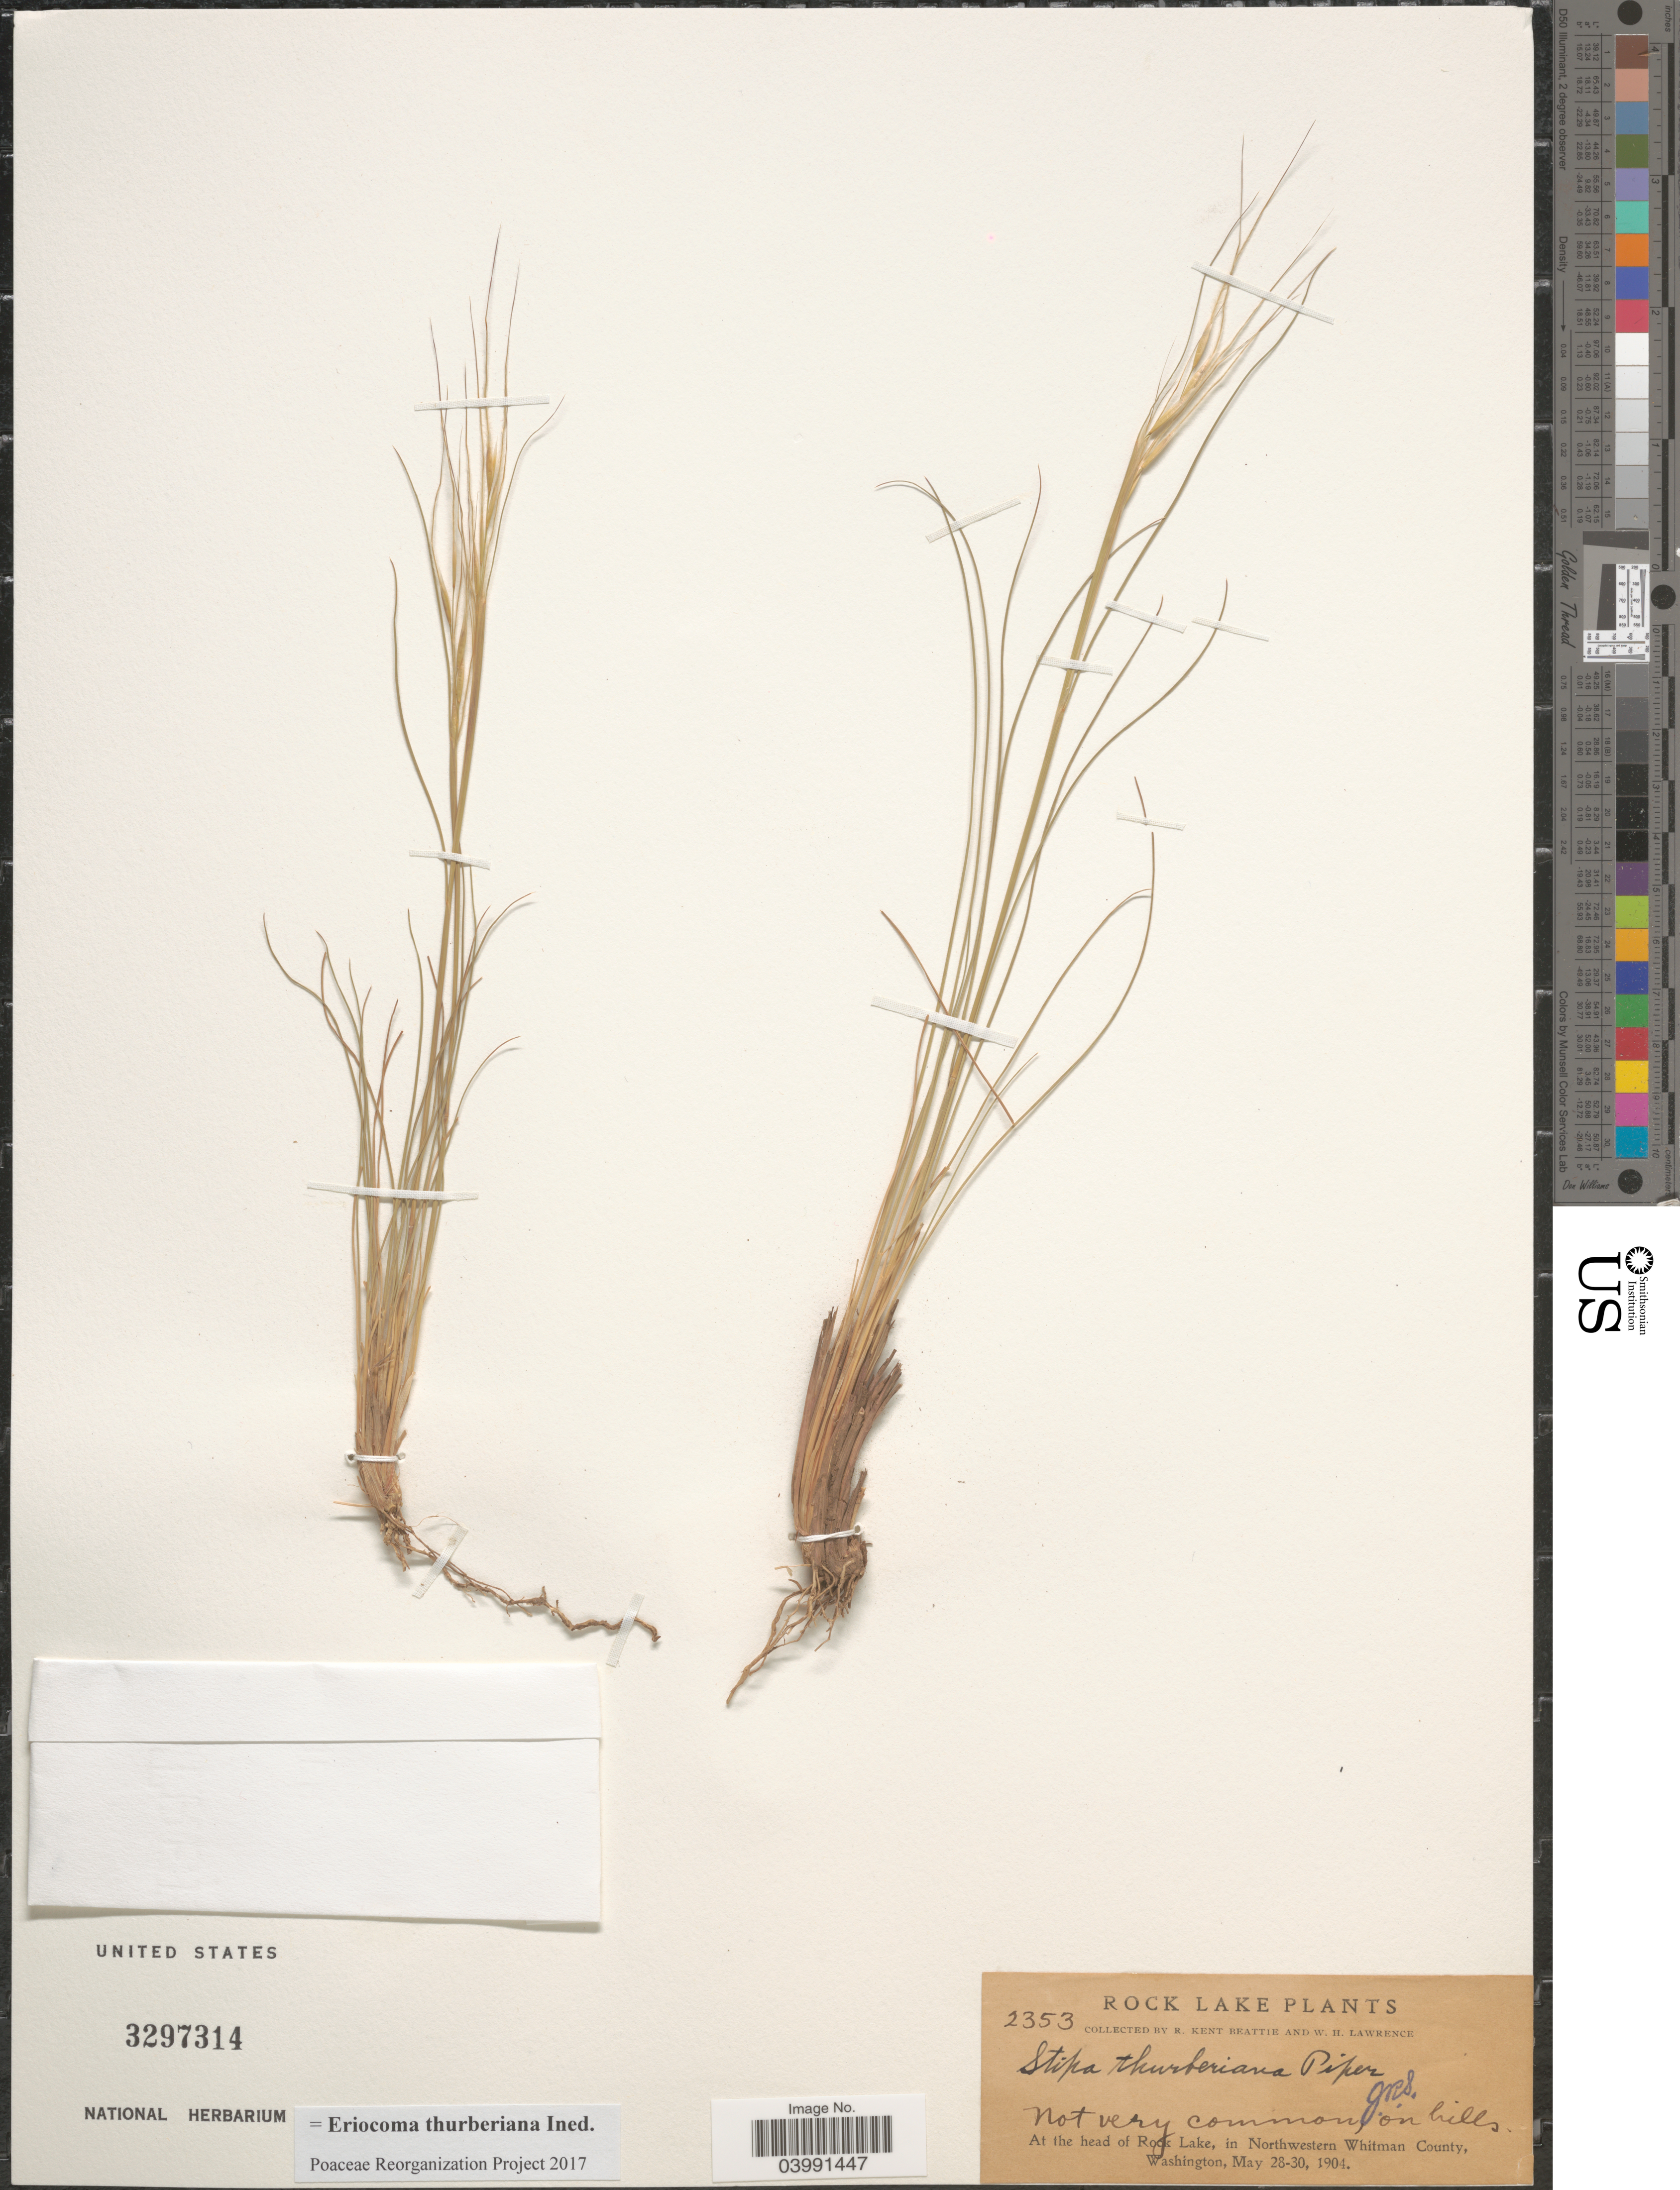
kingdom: Plantae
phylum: Tracheophyta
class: Liliopsida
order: Poales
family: Poaceae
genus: Eriocoma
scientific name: Eriocoma thurberiana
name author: (Piper) Romasch.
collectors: R. K. Beattie & W. Lawrence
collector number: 2353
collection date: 1904-05-28/1904-05-30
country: United States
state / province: Washington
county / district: Whitman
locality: Rock Lake. At the head of Rock Lake, in Northwestern Whitman County.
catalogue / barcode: US 3297314